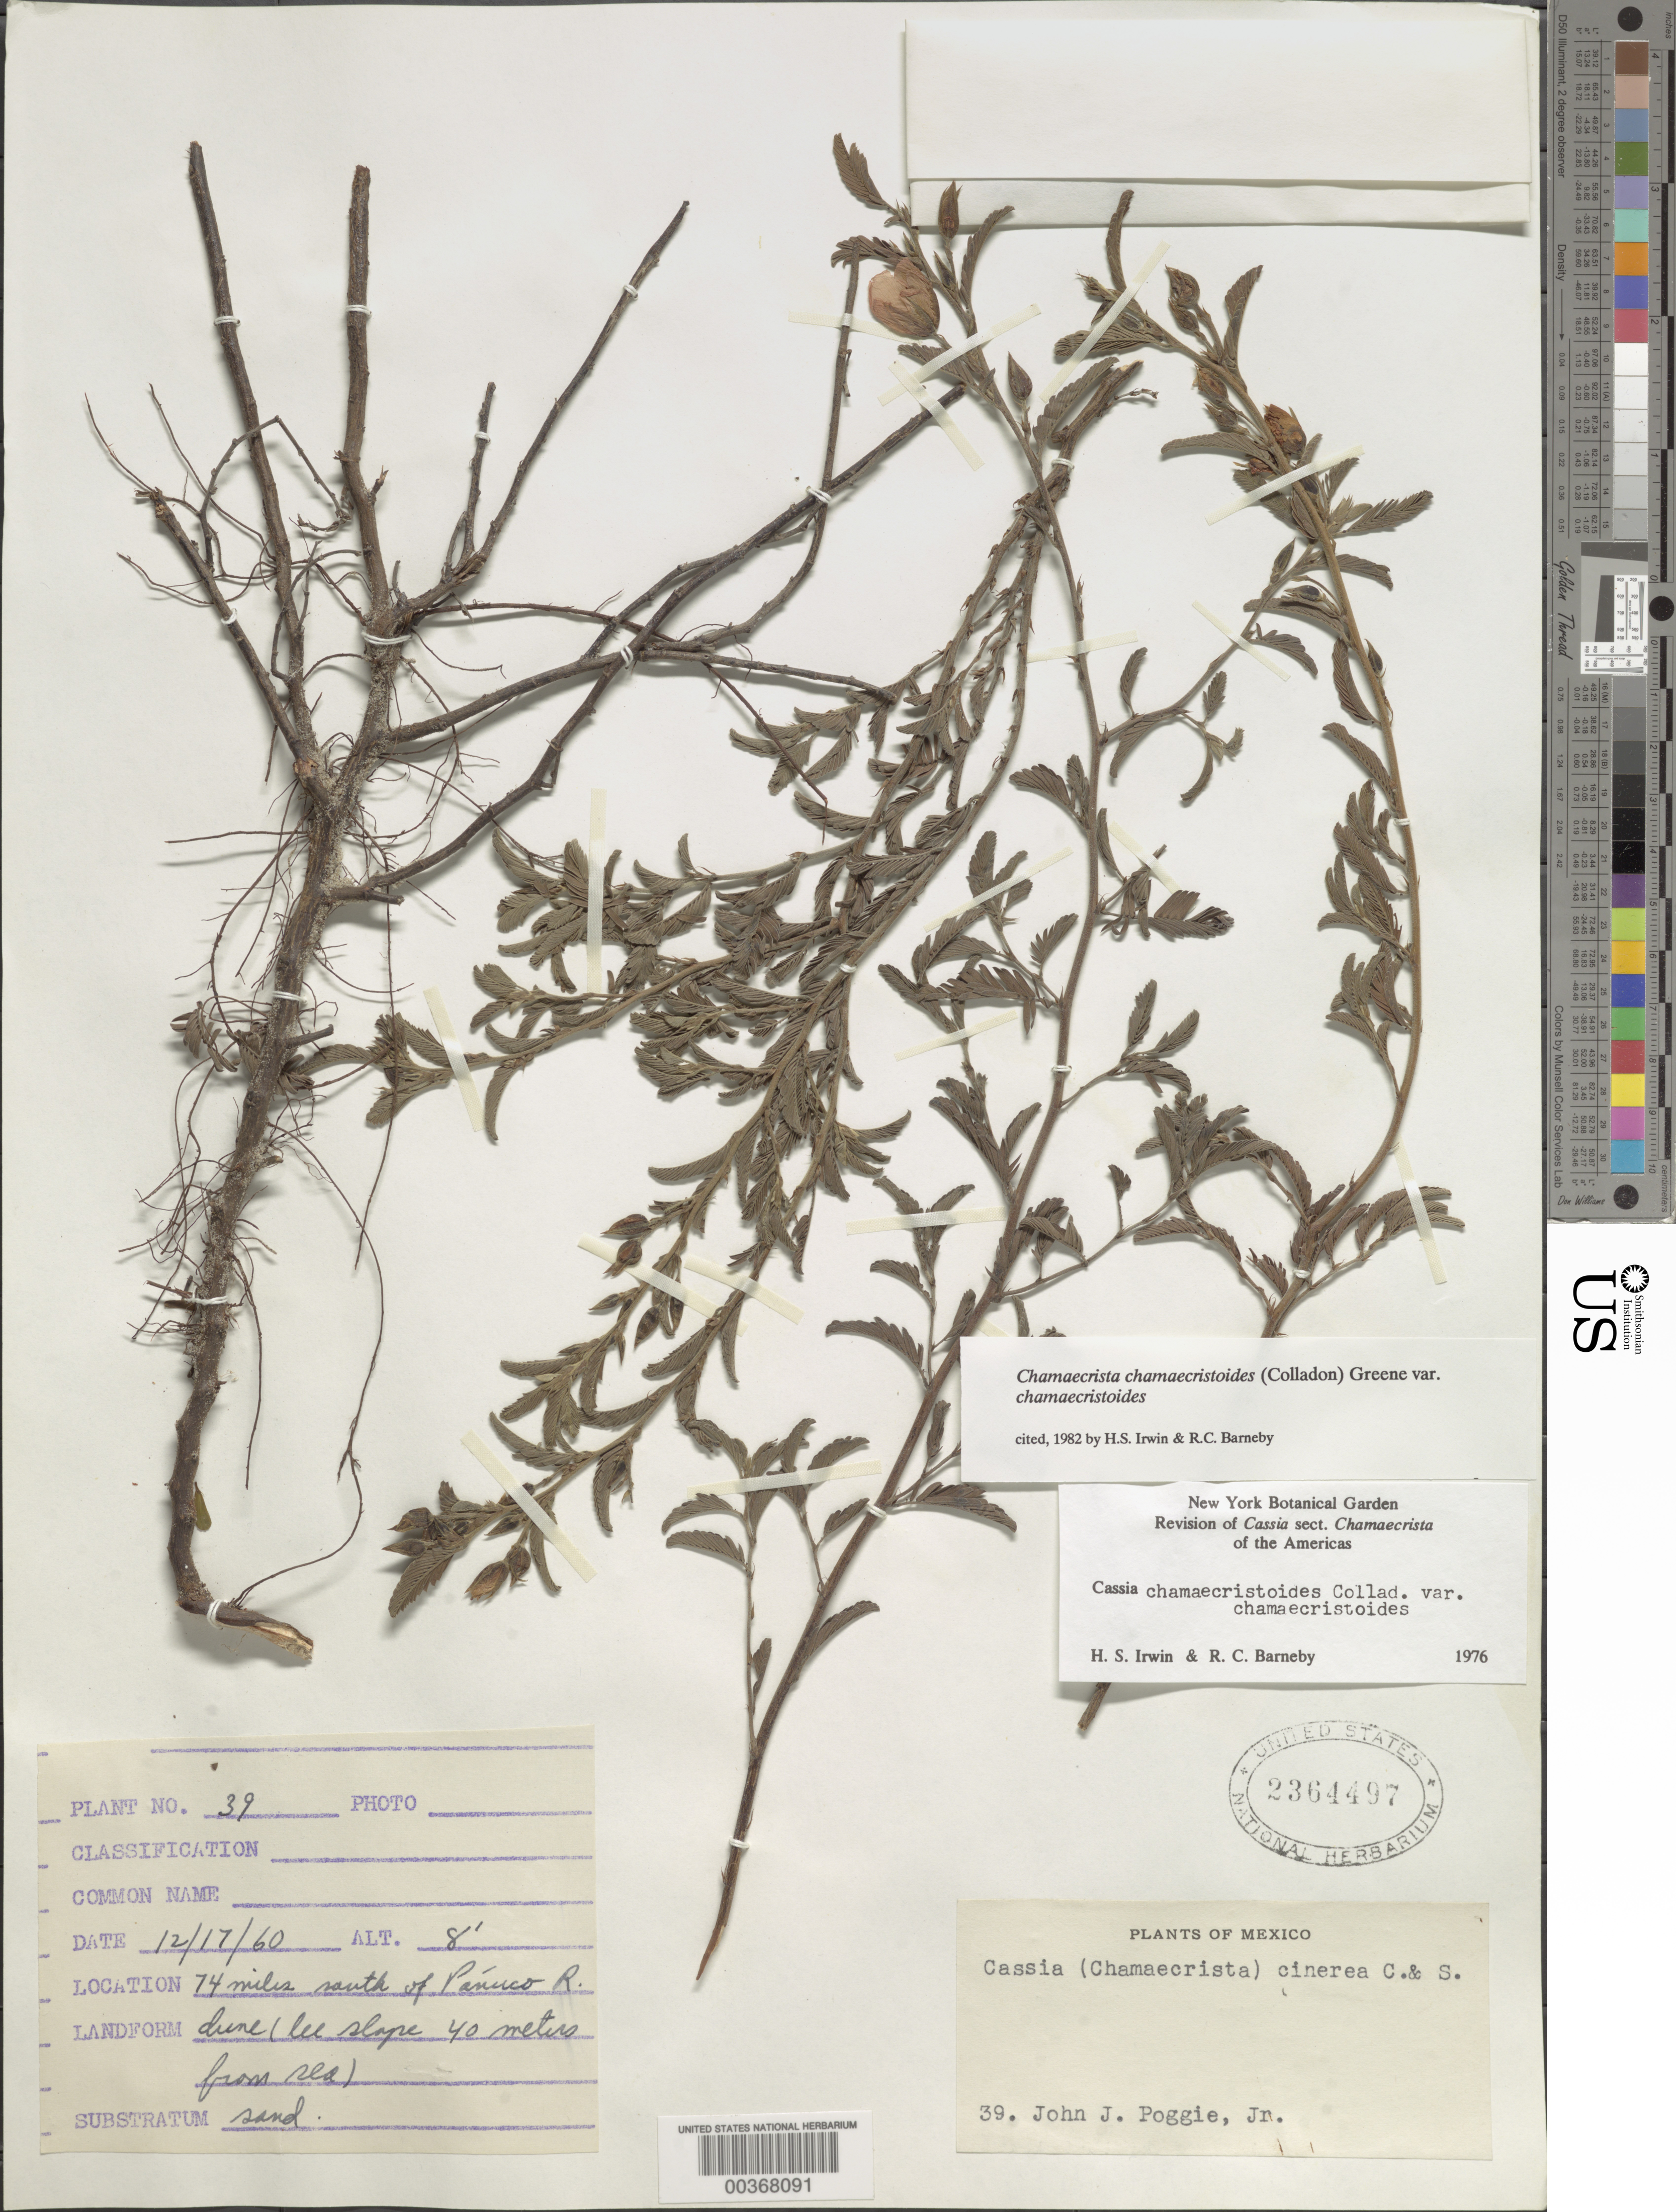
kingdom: Plantae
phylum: Tracheophyta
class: Magnoliopsida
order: Fabales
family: Fabaceae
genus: Chamaecrista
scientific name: Chamaecrista chamaecristoides var. chamaecristoides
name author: (Collad.) Greene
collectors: J. J. Poggie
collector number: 39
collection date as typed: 17 Dec 1960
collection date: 1960-12-17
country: Mexico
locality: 74 mi S of Panuco River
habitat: Dune, lee slope 40m from sea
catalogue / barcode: US 2364497